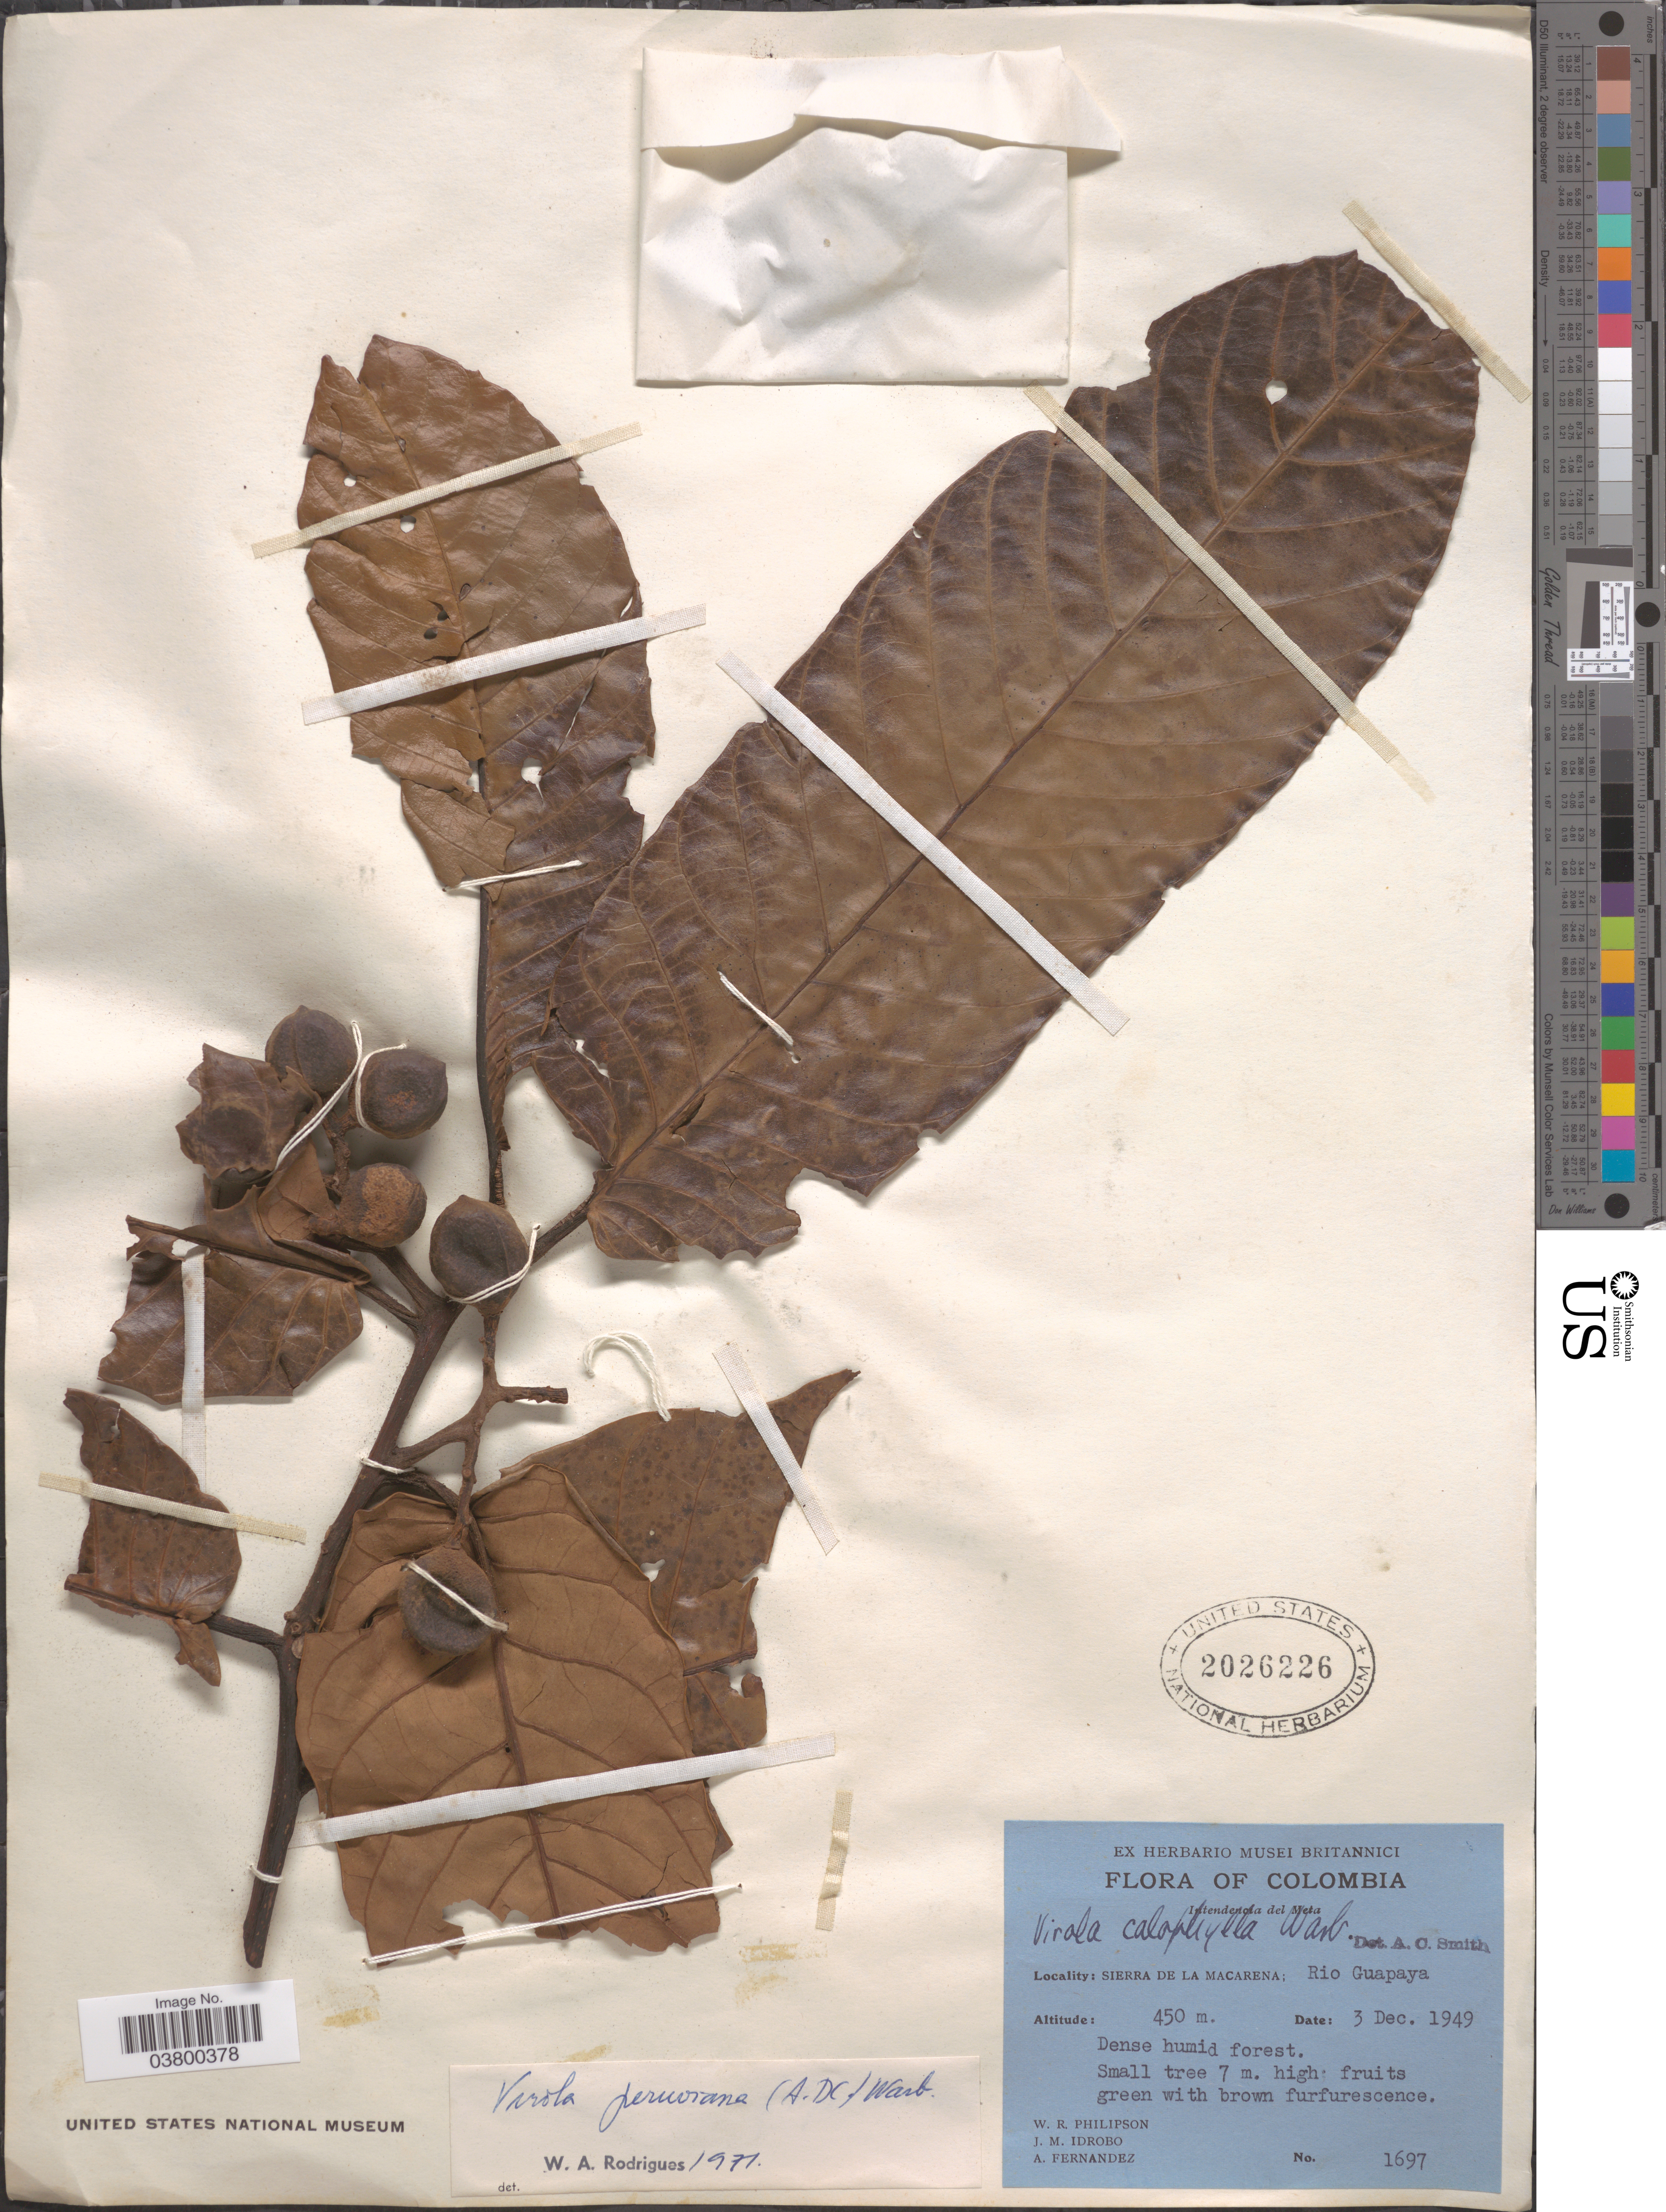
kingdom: Plantae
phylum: Tracheophyta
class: Magnoliopsida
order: Magnoliales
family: Myristicaceae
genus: Virola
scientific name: Virola peruviana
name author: (A. DC.) Warb.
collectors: W. R. Philipson, J. M. Idrobo & A. Fernandez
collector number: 1697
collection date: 1949-12-03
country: Colombia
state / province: Meta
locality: Intendencia del Meta. Sierra de La Macarena; Rio Guapaya.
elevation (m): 450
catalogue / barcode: US 2026226